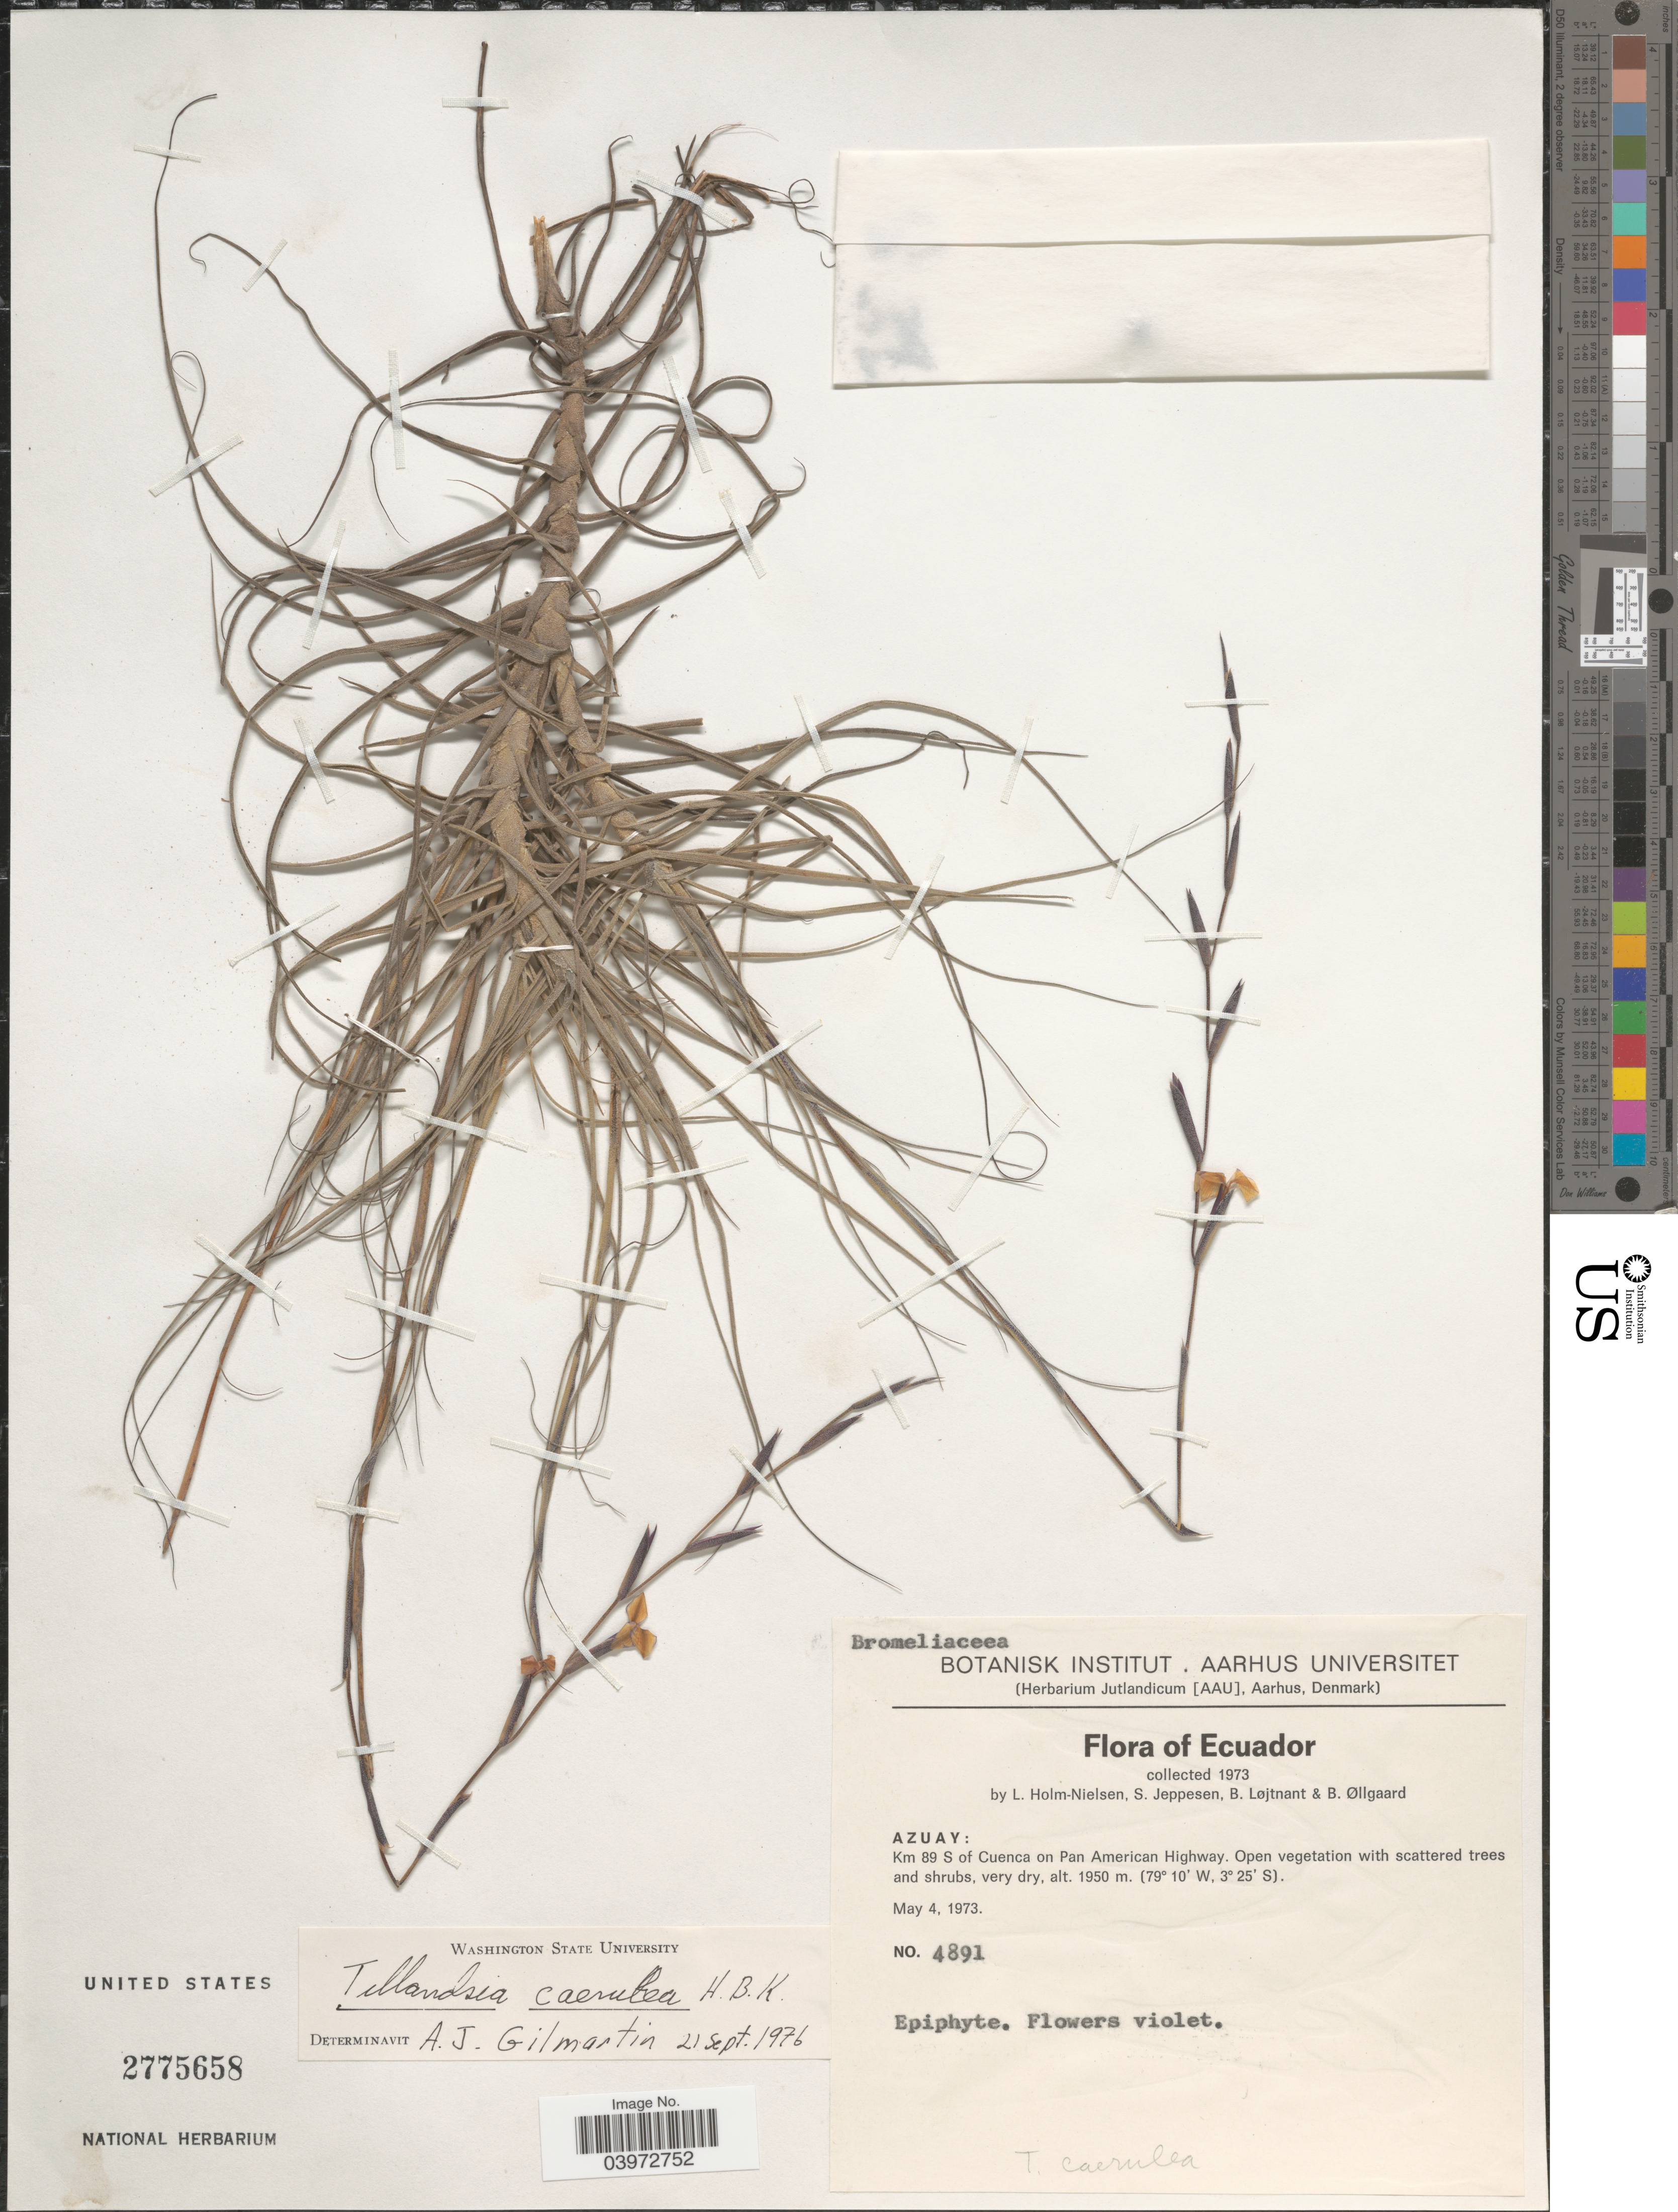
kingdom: Plantae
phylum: Tracheophyta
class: Liliopsida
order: Poales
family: Bromeliaceae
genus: Tillandsia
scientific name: Tillandsia caerulea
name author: Kunth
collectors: L. Holm-Nielsen, S. Jeppesen, B. Löjtnant & B. Øllgaard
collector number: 4891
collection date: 1973-05-04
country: Ecuador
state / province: Azuay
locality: Km 89 S of Cuenca on Pan American Highway.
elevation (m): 1950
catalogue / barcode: US 2775658